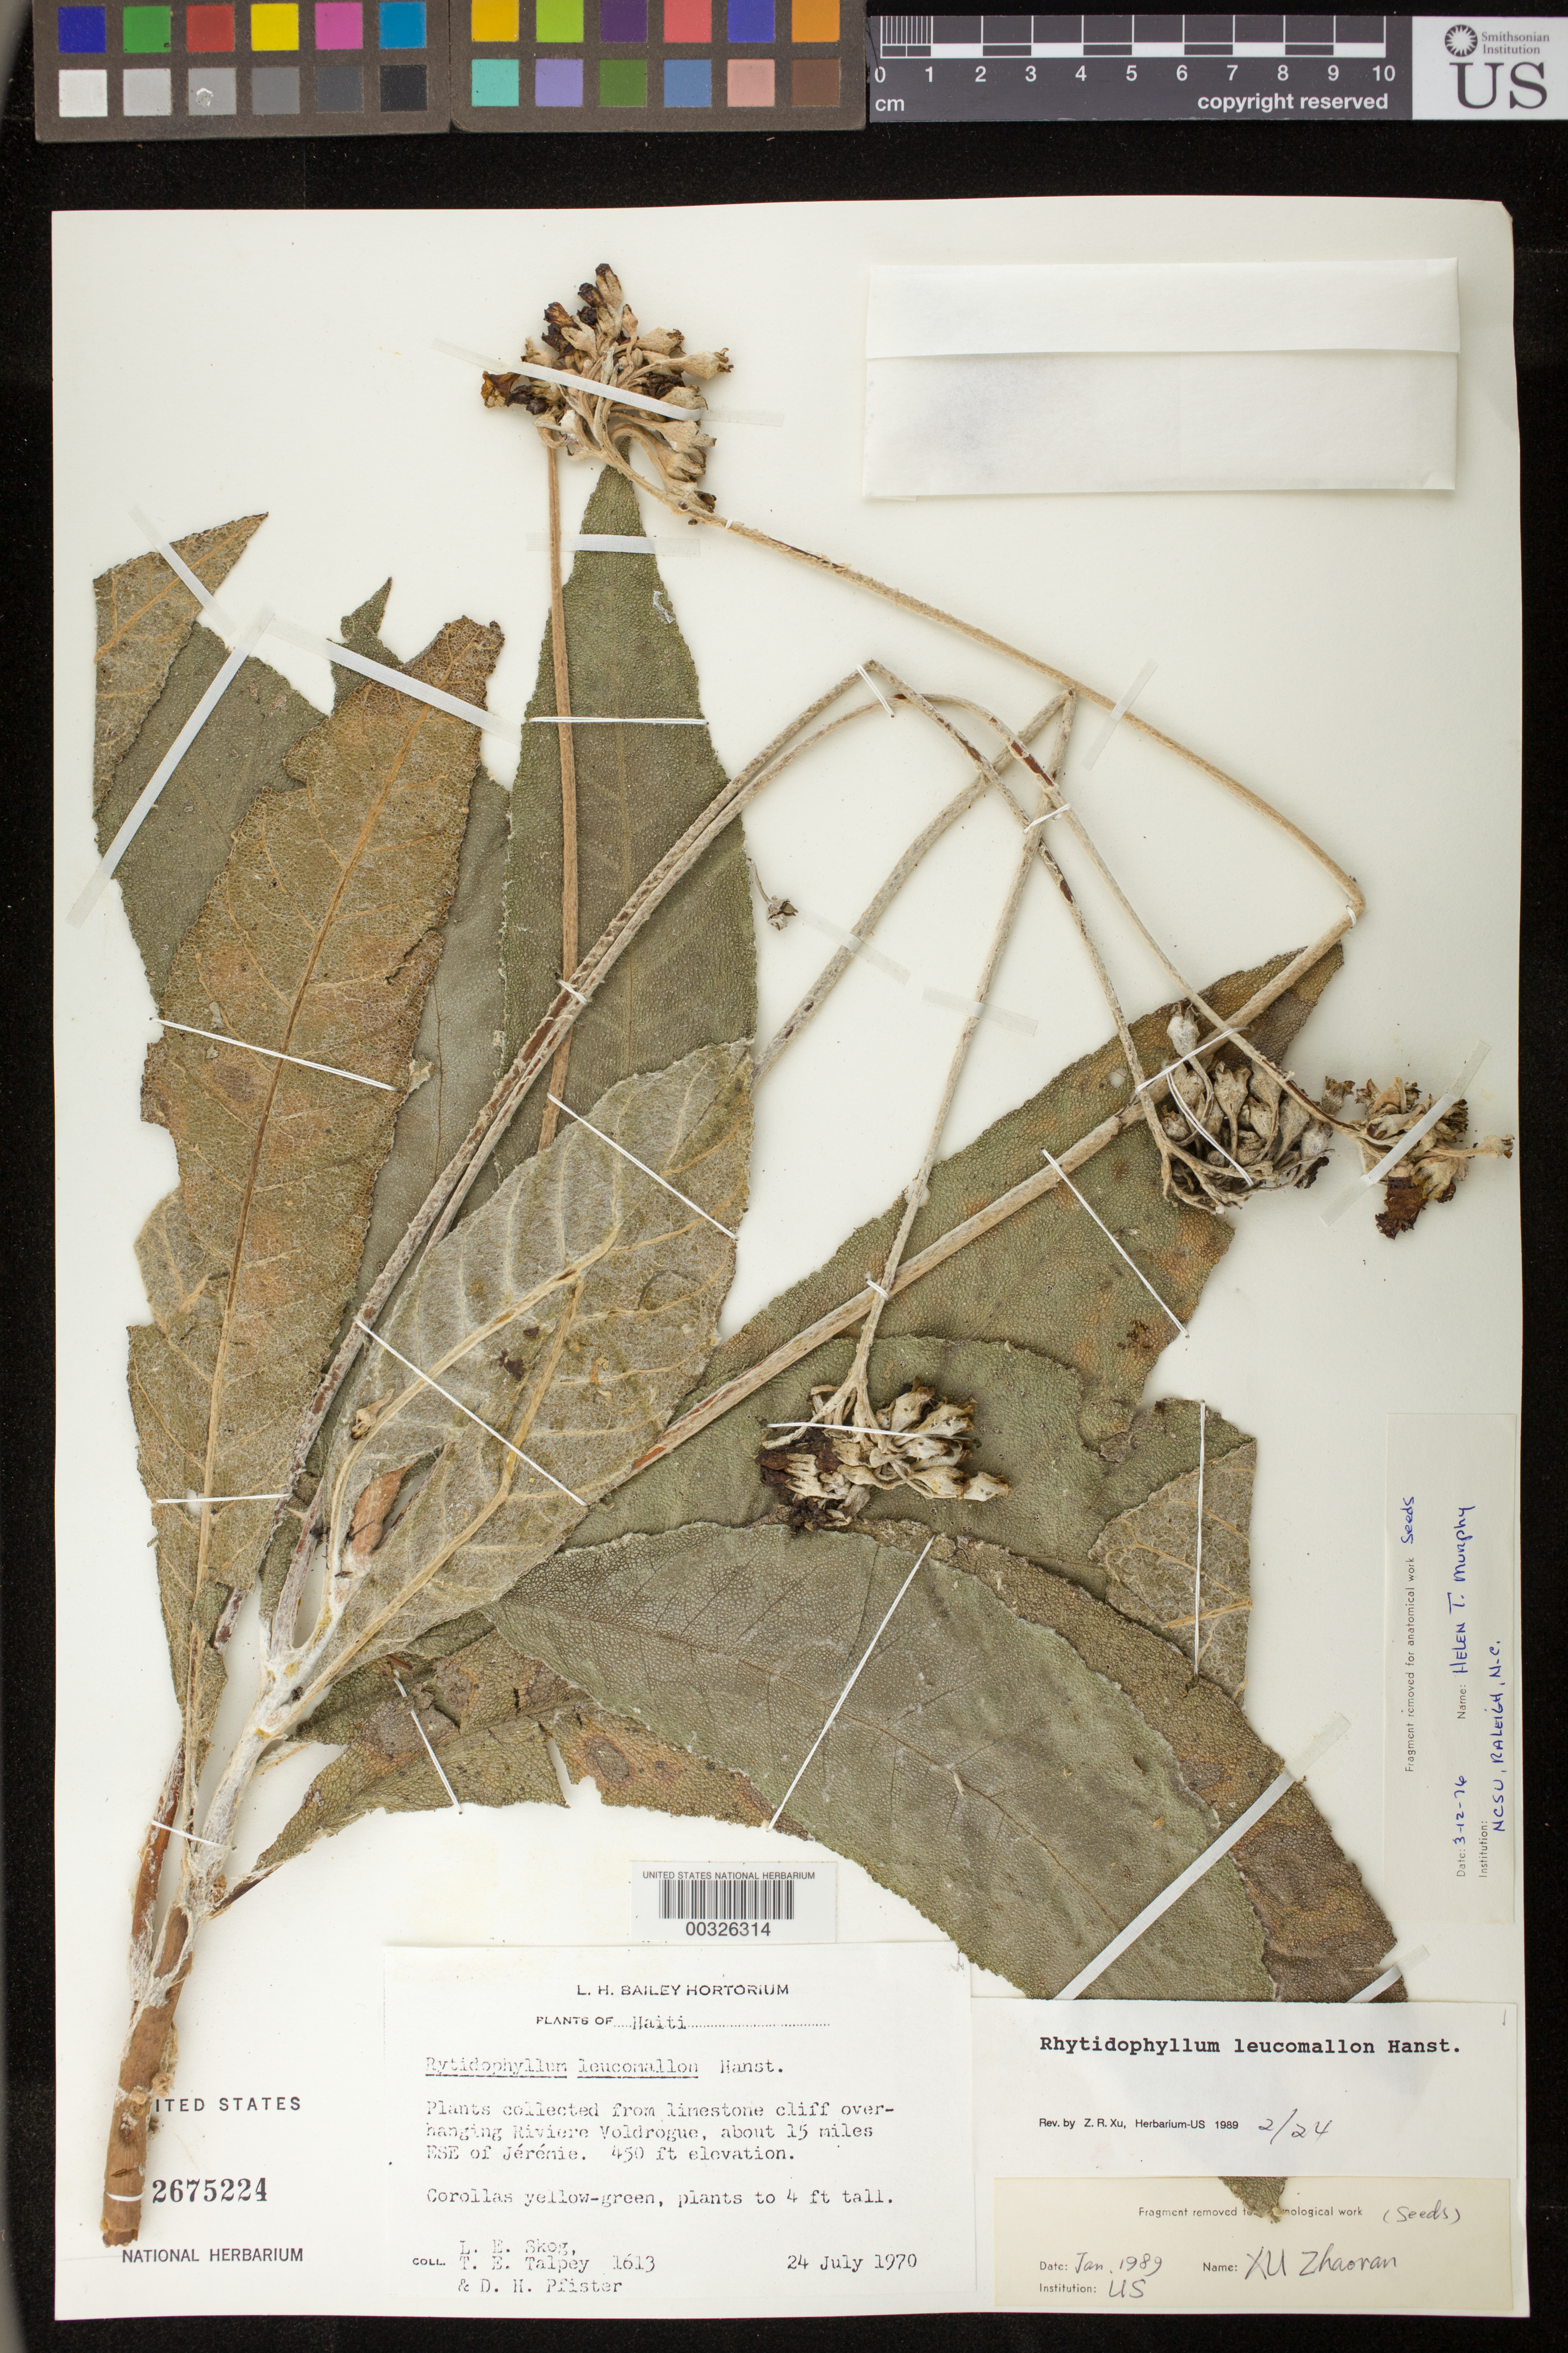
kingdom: Plantae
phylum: Tracheophyta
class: Magnoliopsida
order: Lamiales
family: Gesneriaceae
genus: Rhytidophyllum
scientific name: Rhytidophyllum leucomallon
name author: Hanst.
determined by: Skog, Laurence E.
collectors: L. E. Skog, T. Talpey & D. H. Pfister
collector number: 1613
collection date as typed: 24 Jul 1970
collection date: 1970-07-24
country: Haiti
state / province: Sud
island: Hispaniola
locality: Riviere Voldrogue, about 15 miles ESE of Jérémie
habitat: Limestone cliff overhanging river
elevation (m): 137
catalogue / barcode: US 2675224